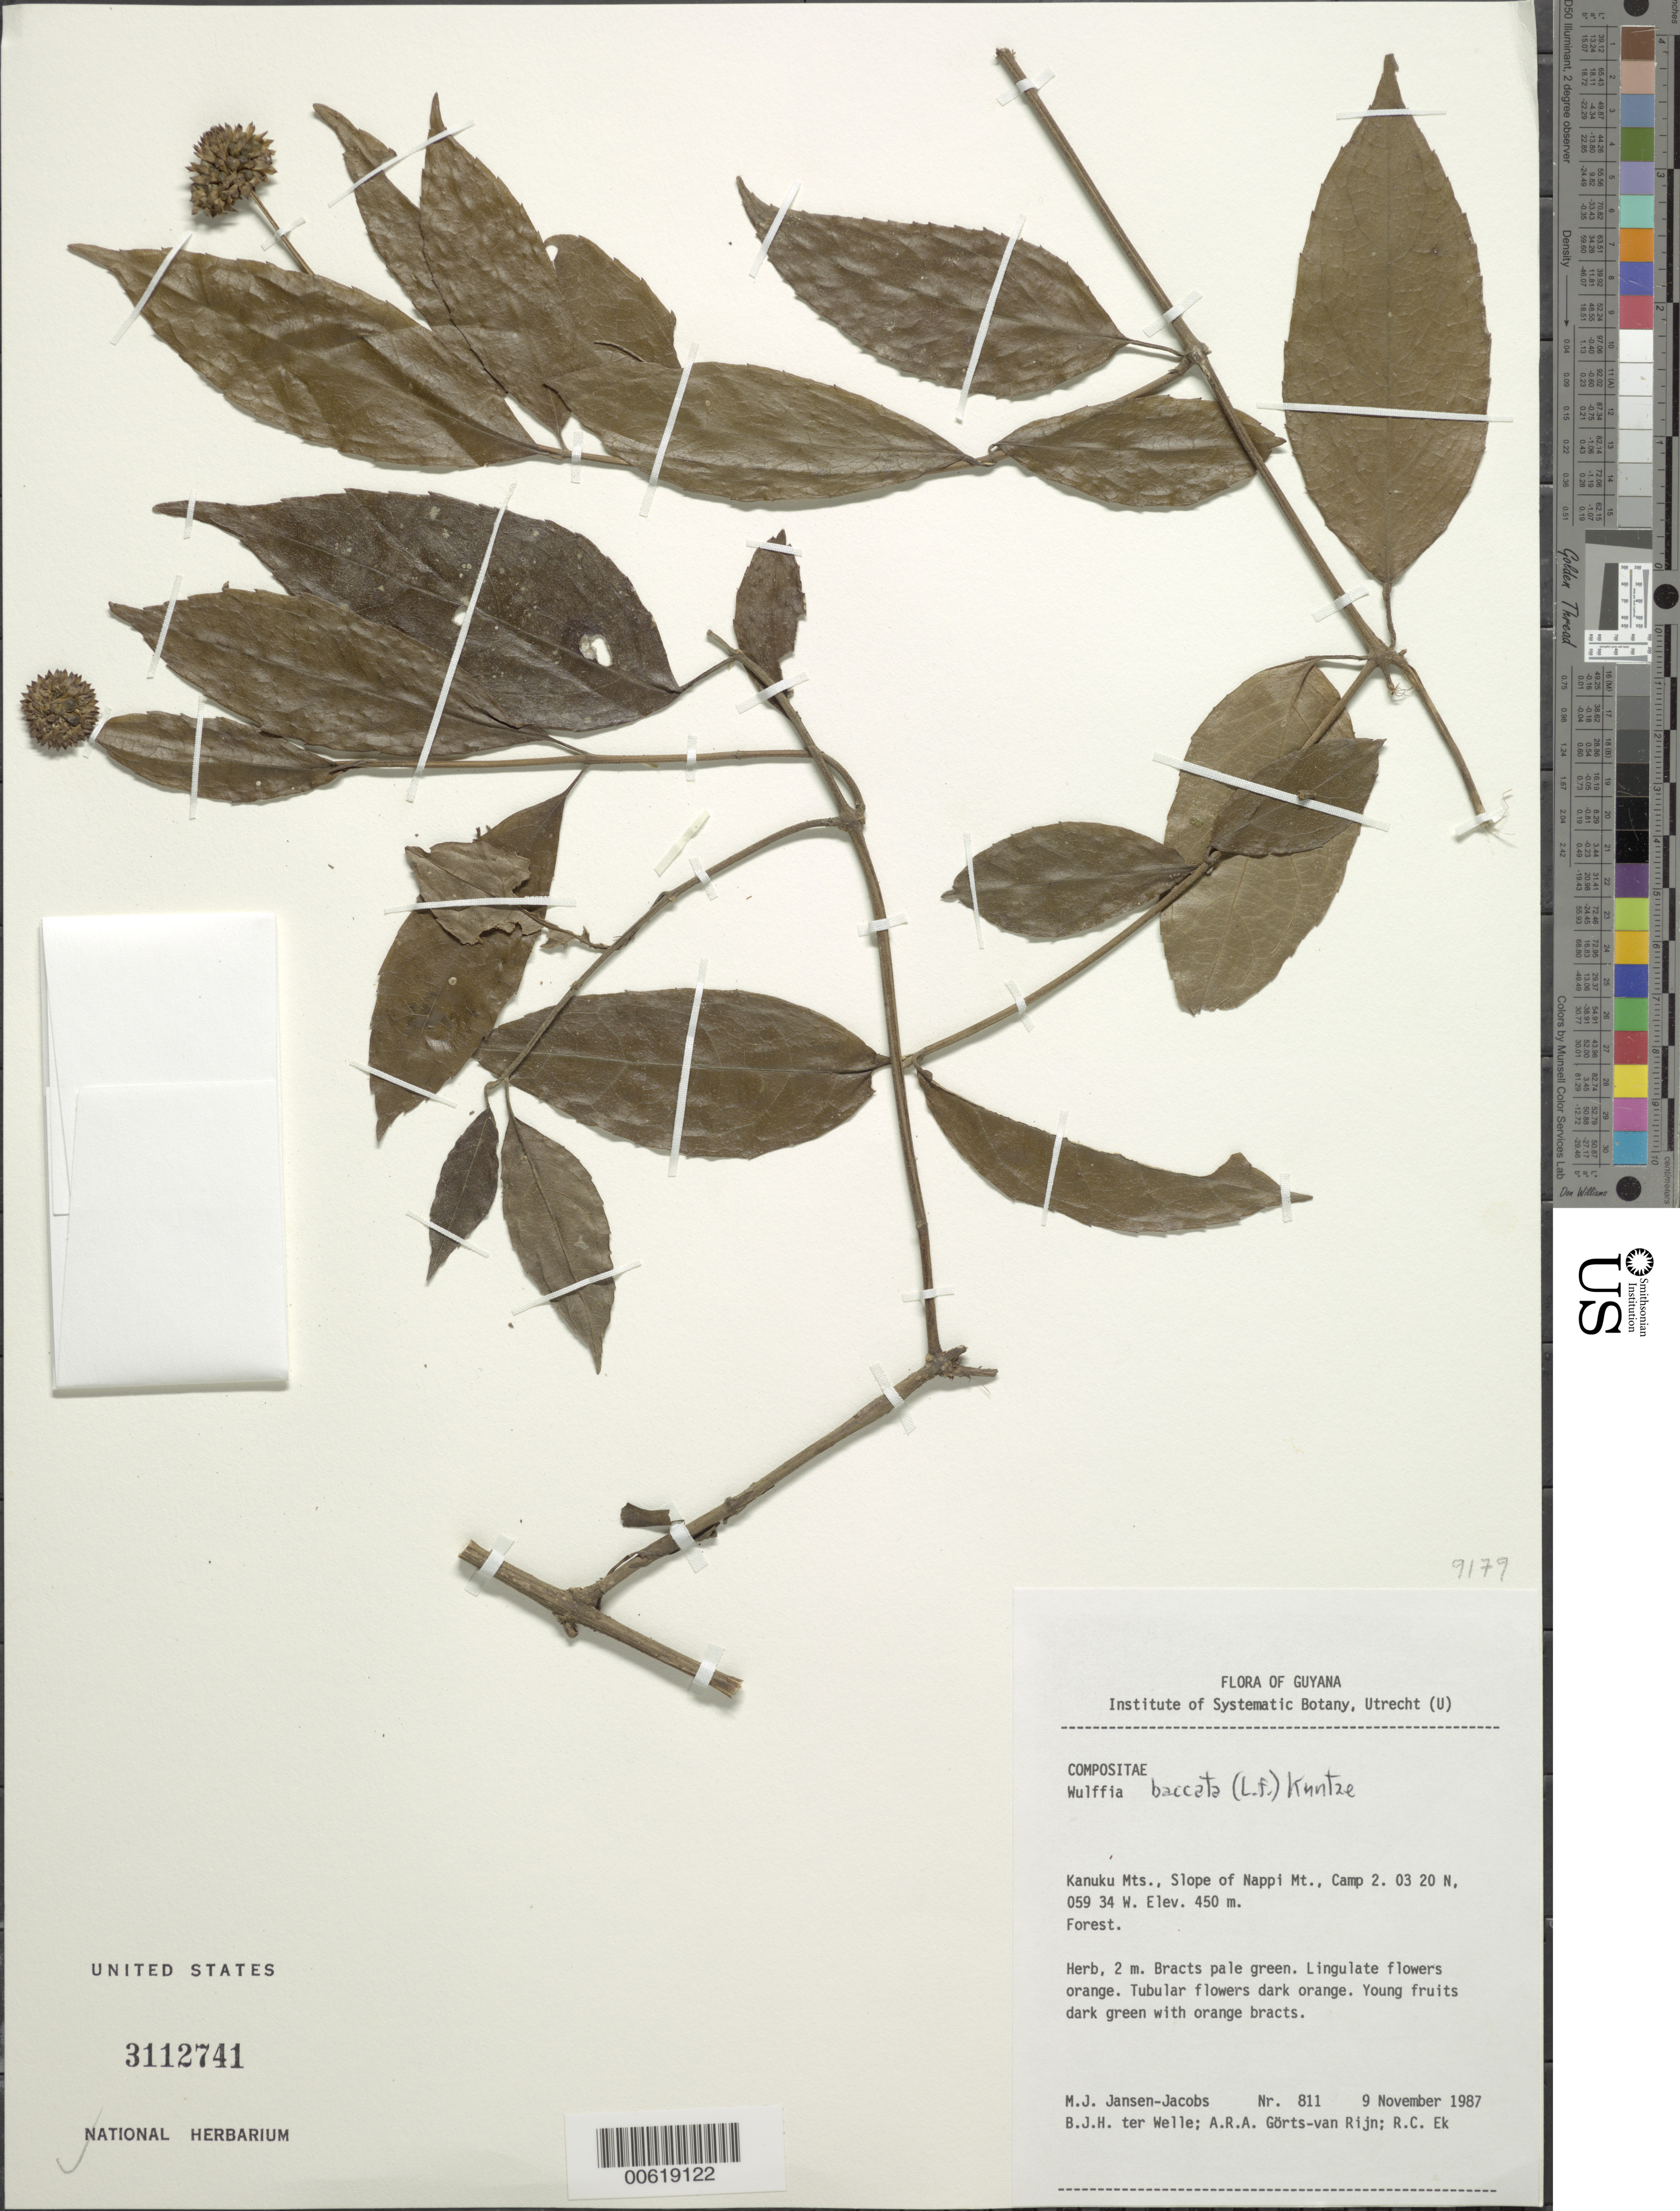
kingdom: Plantae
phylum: Tracheophyta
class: Magnoliopsida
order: Asterales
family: Asteraceae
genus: Wulffia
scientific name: Wulffia baccata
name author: (L. f.) Kuntze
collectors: M. J. Jansen-Jacobs, B. Welle, A. .R. A. Görts-van Rijn & R. C. Ek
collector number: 811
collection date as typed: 9-Nov-87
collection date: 1987-11-09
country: Guyana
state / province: U. Takutu-U. Essequibo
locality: Kanuku Mts., slope of Nappi Mt., camp 2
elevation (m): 450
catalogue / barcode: US 3112741